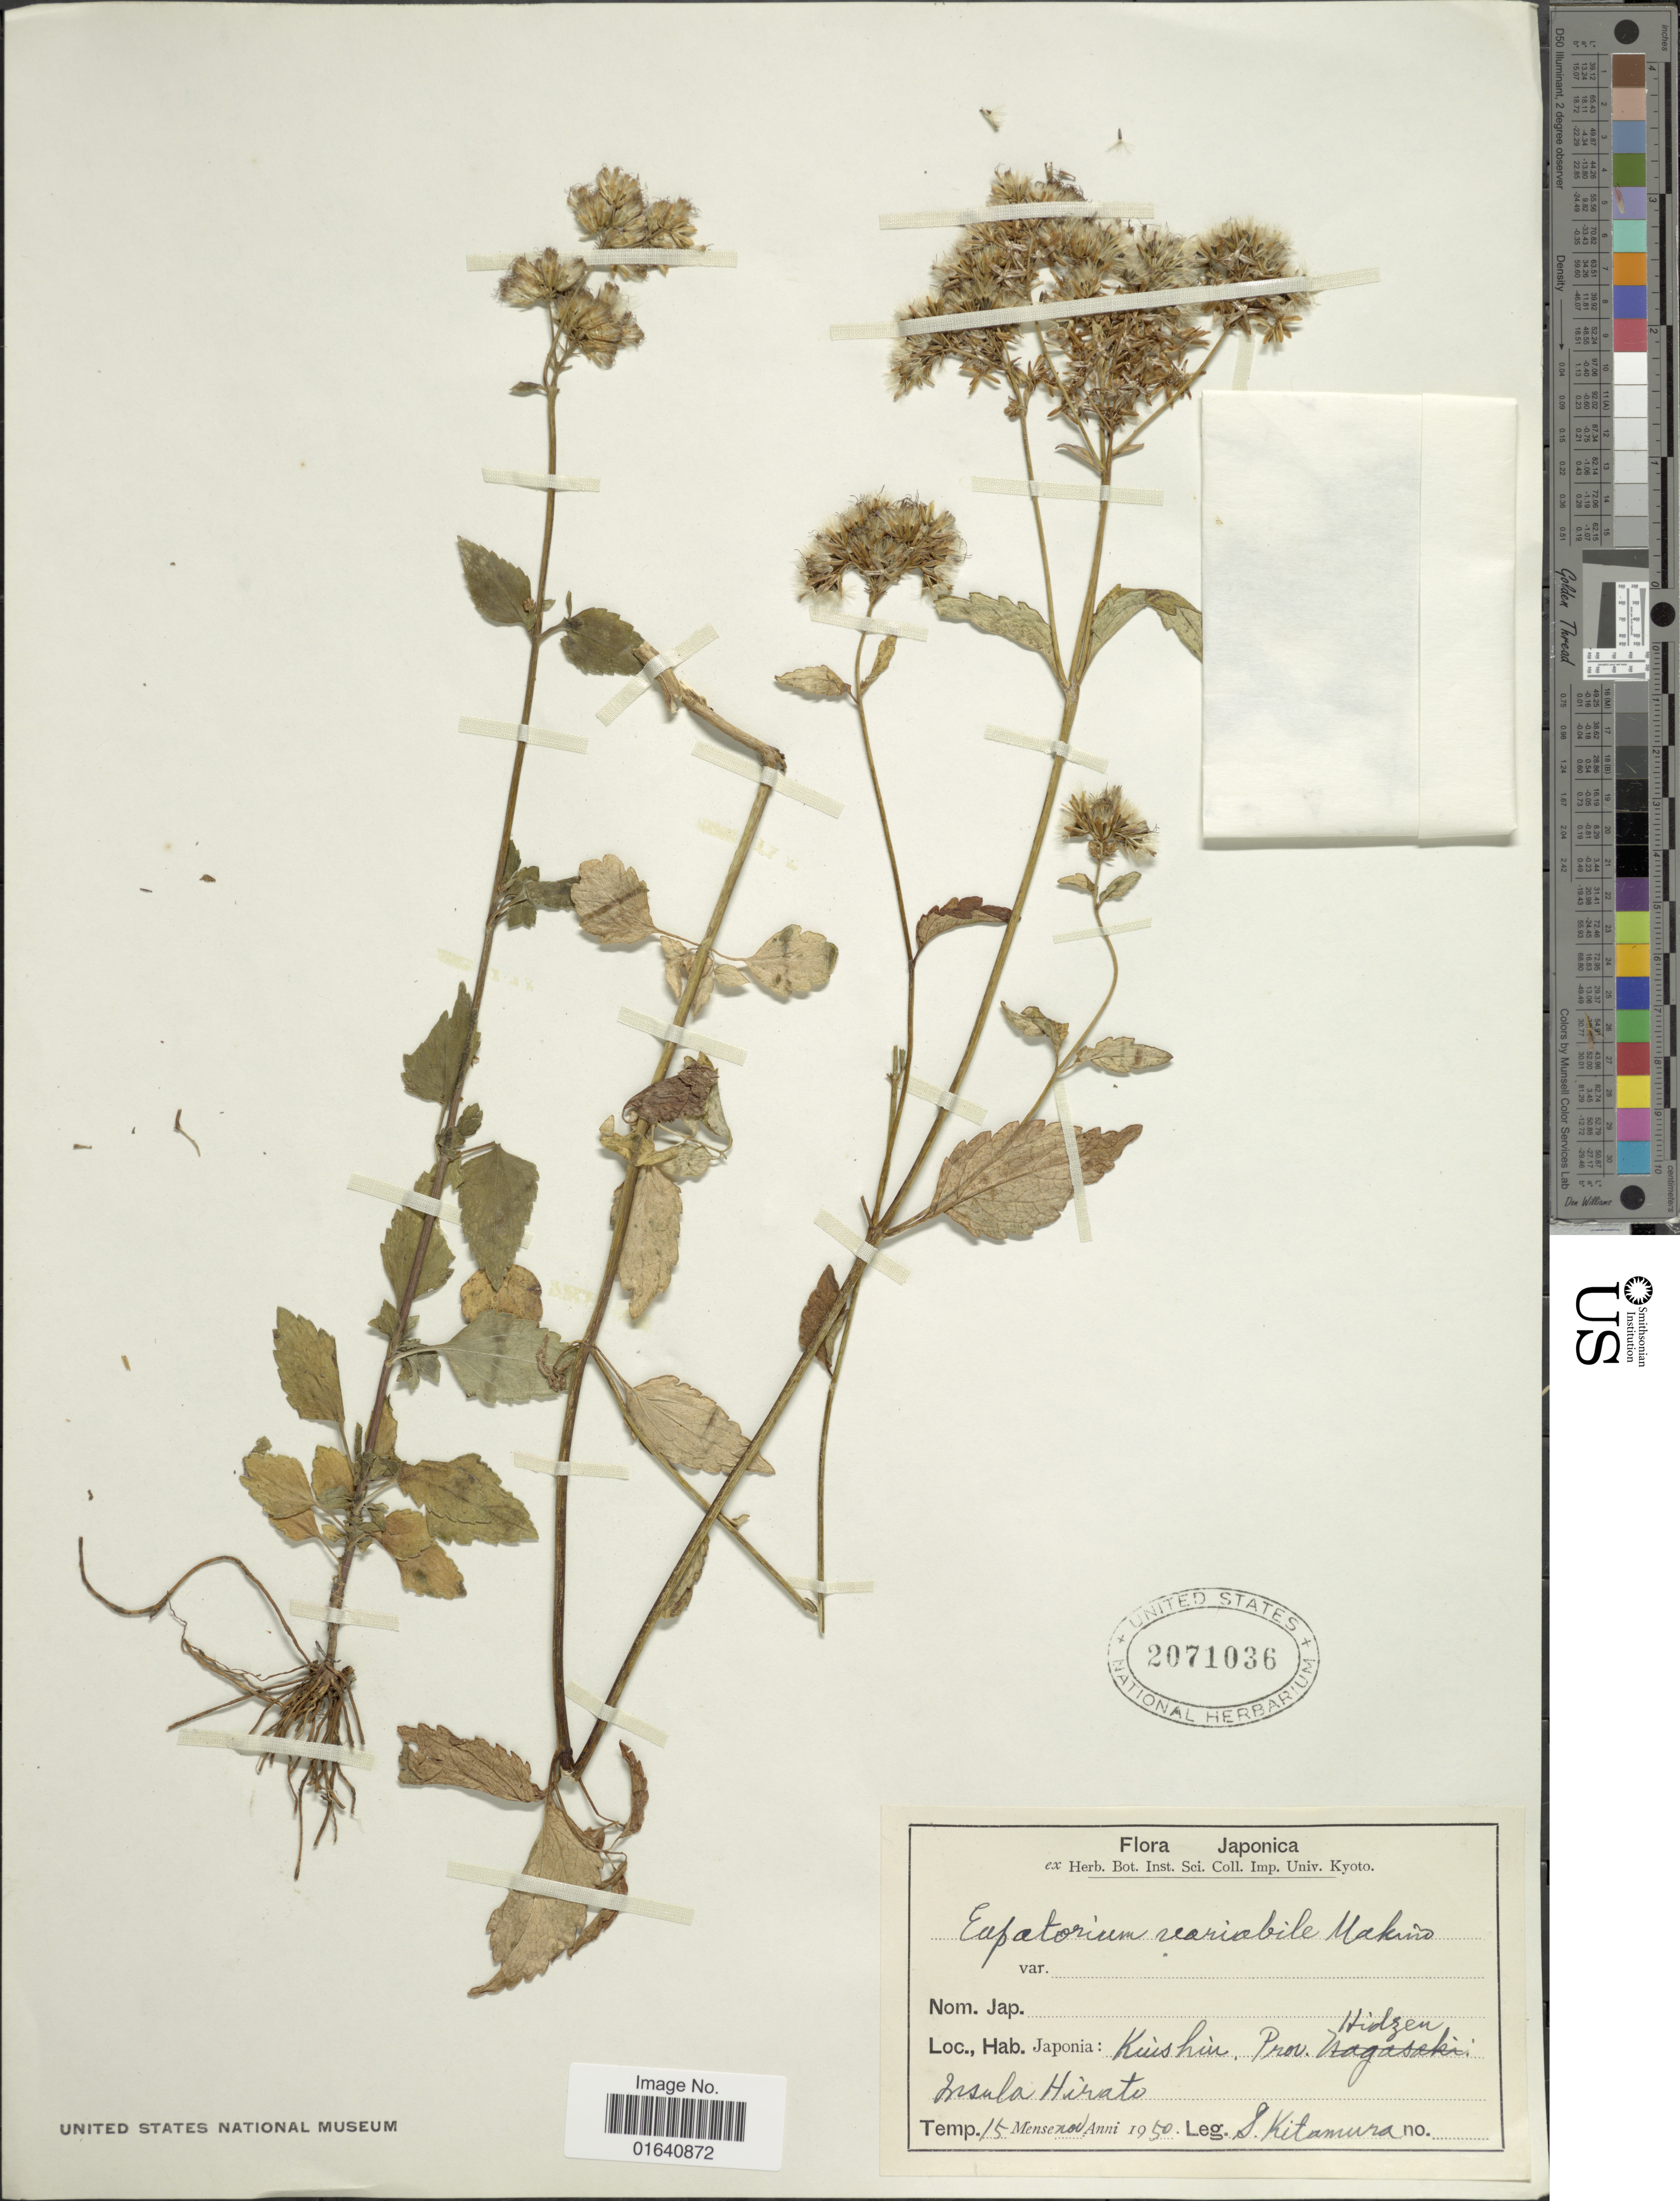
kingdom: Plantae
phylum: Tracheophyta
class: Magnoliopsida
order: Asterales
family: Asteraceae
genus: Eupatorium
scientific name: Eupatorium variabilis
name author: Makino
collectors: S. Kitamura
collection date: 1950-11-15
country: Japan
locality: Kuishui. Prov. Hidgren., Insula Hirata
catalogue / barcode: US 2071036